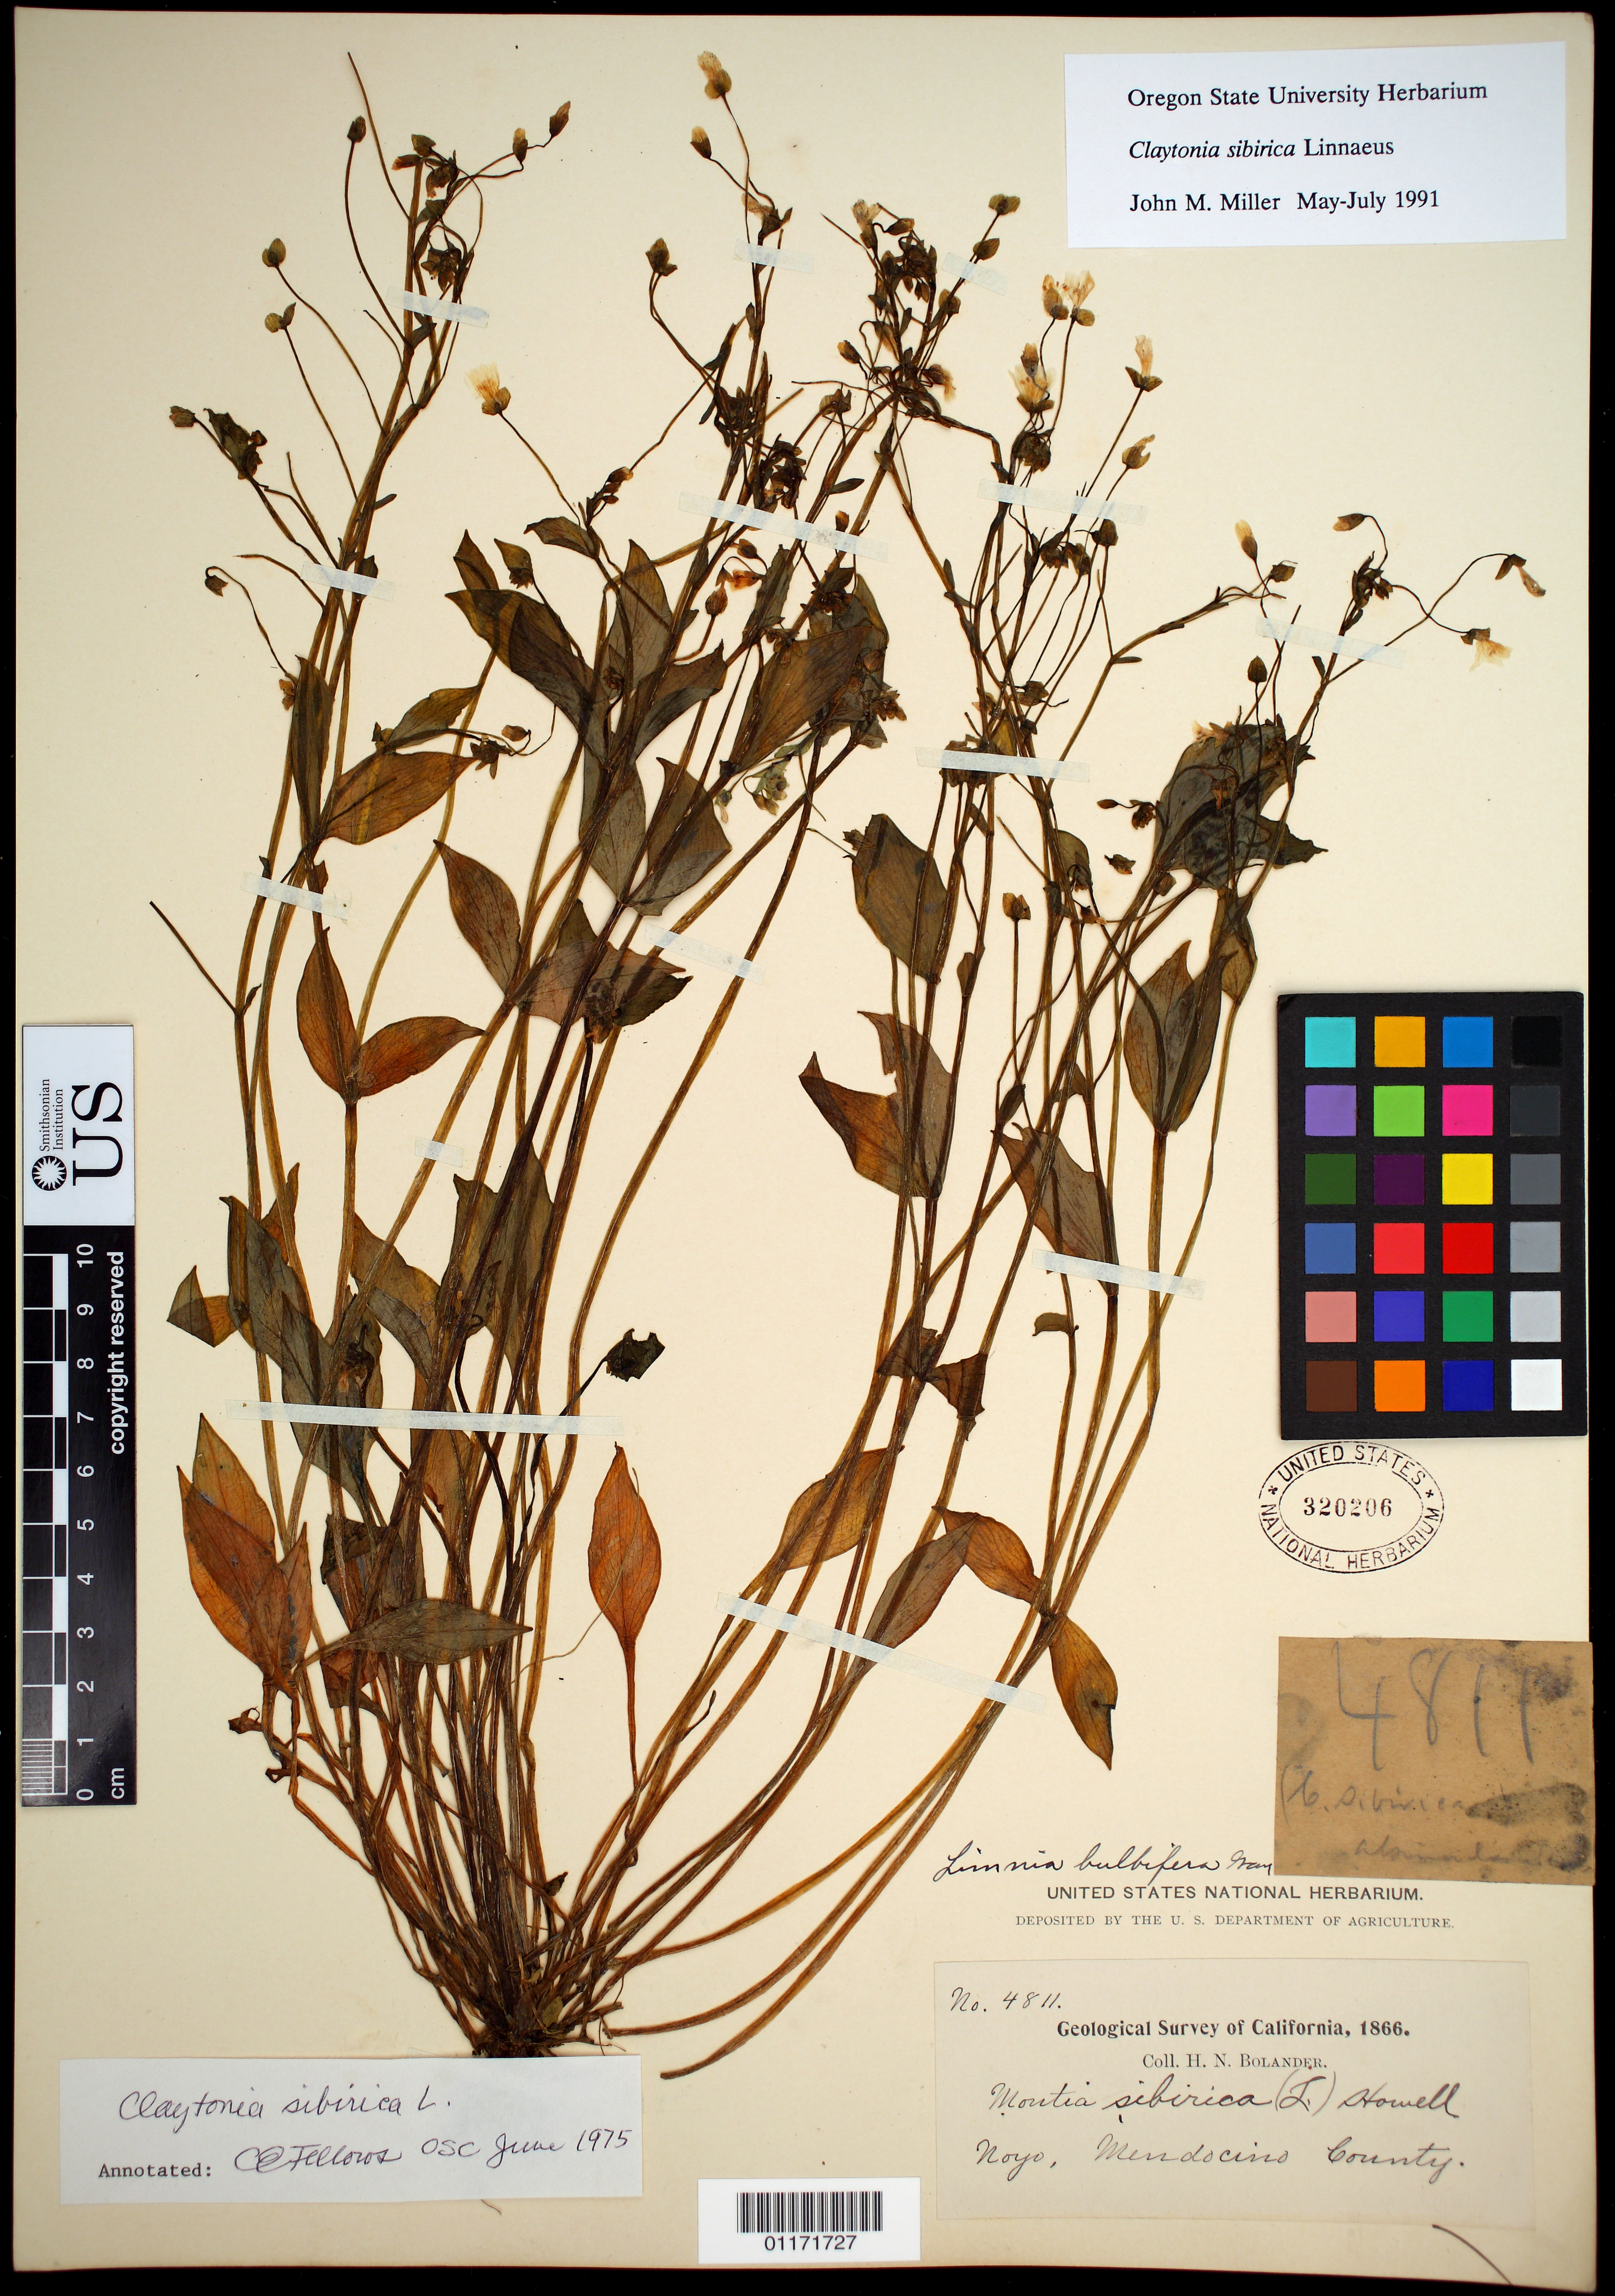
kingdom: Plantae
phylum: Tracheophyta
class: Magnoliopsida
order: Caryophyllales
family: Montiaceae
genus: Claytonia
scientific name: Claytonia sibirica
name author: L.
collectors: H. Bolander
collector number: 4811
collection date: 1866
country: United States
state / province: California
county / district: Mendocino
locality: Noyo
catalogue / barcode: US 320206